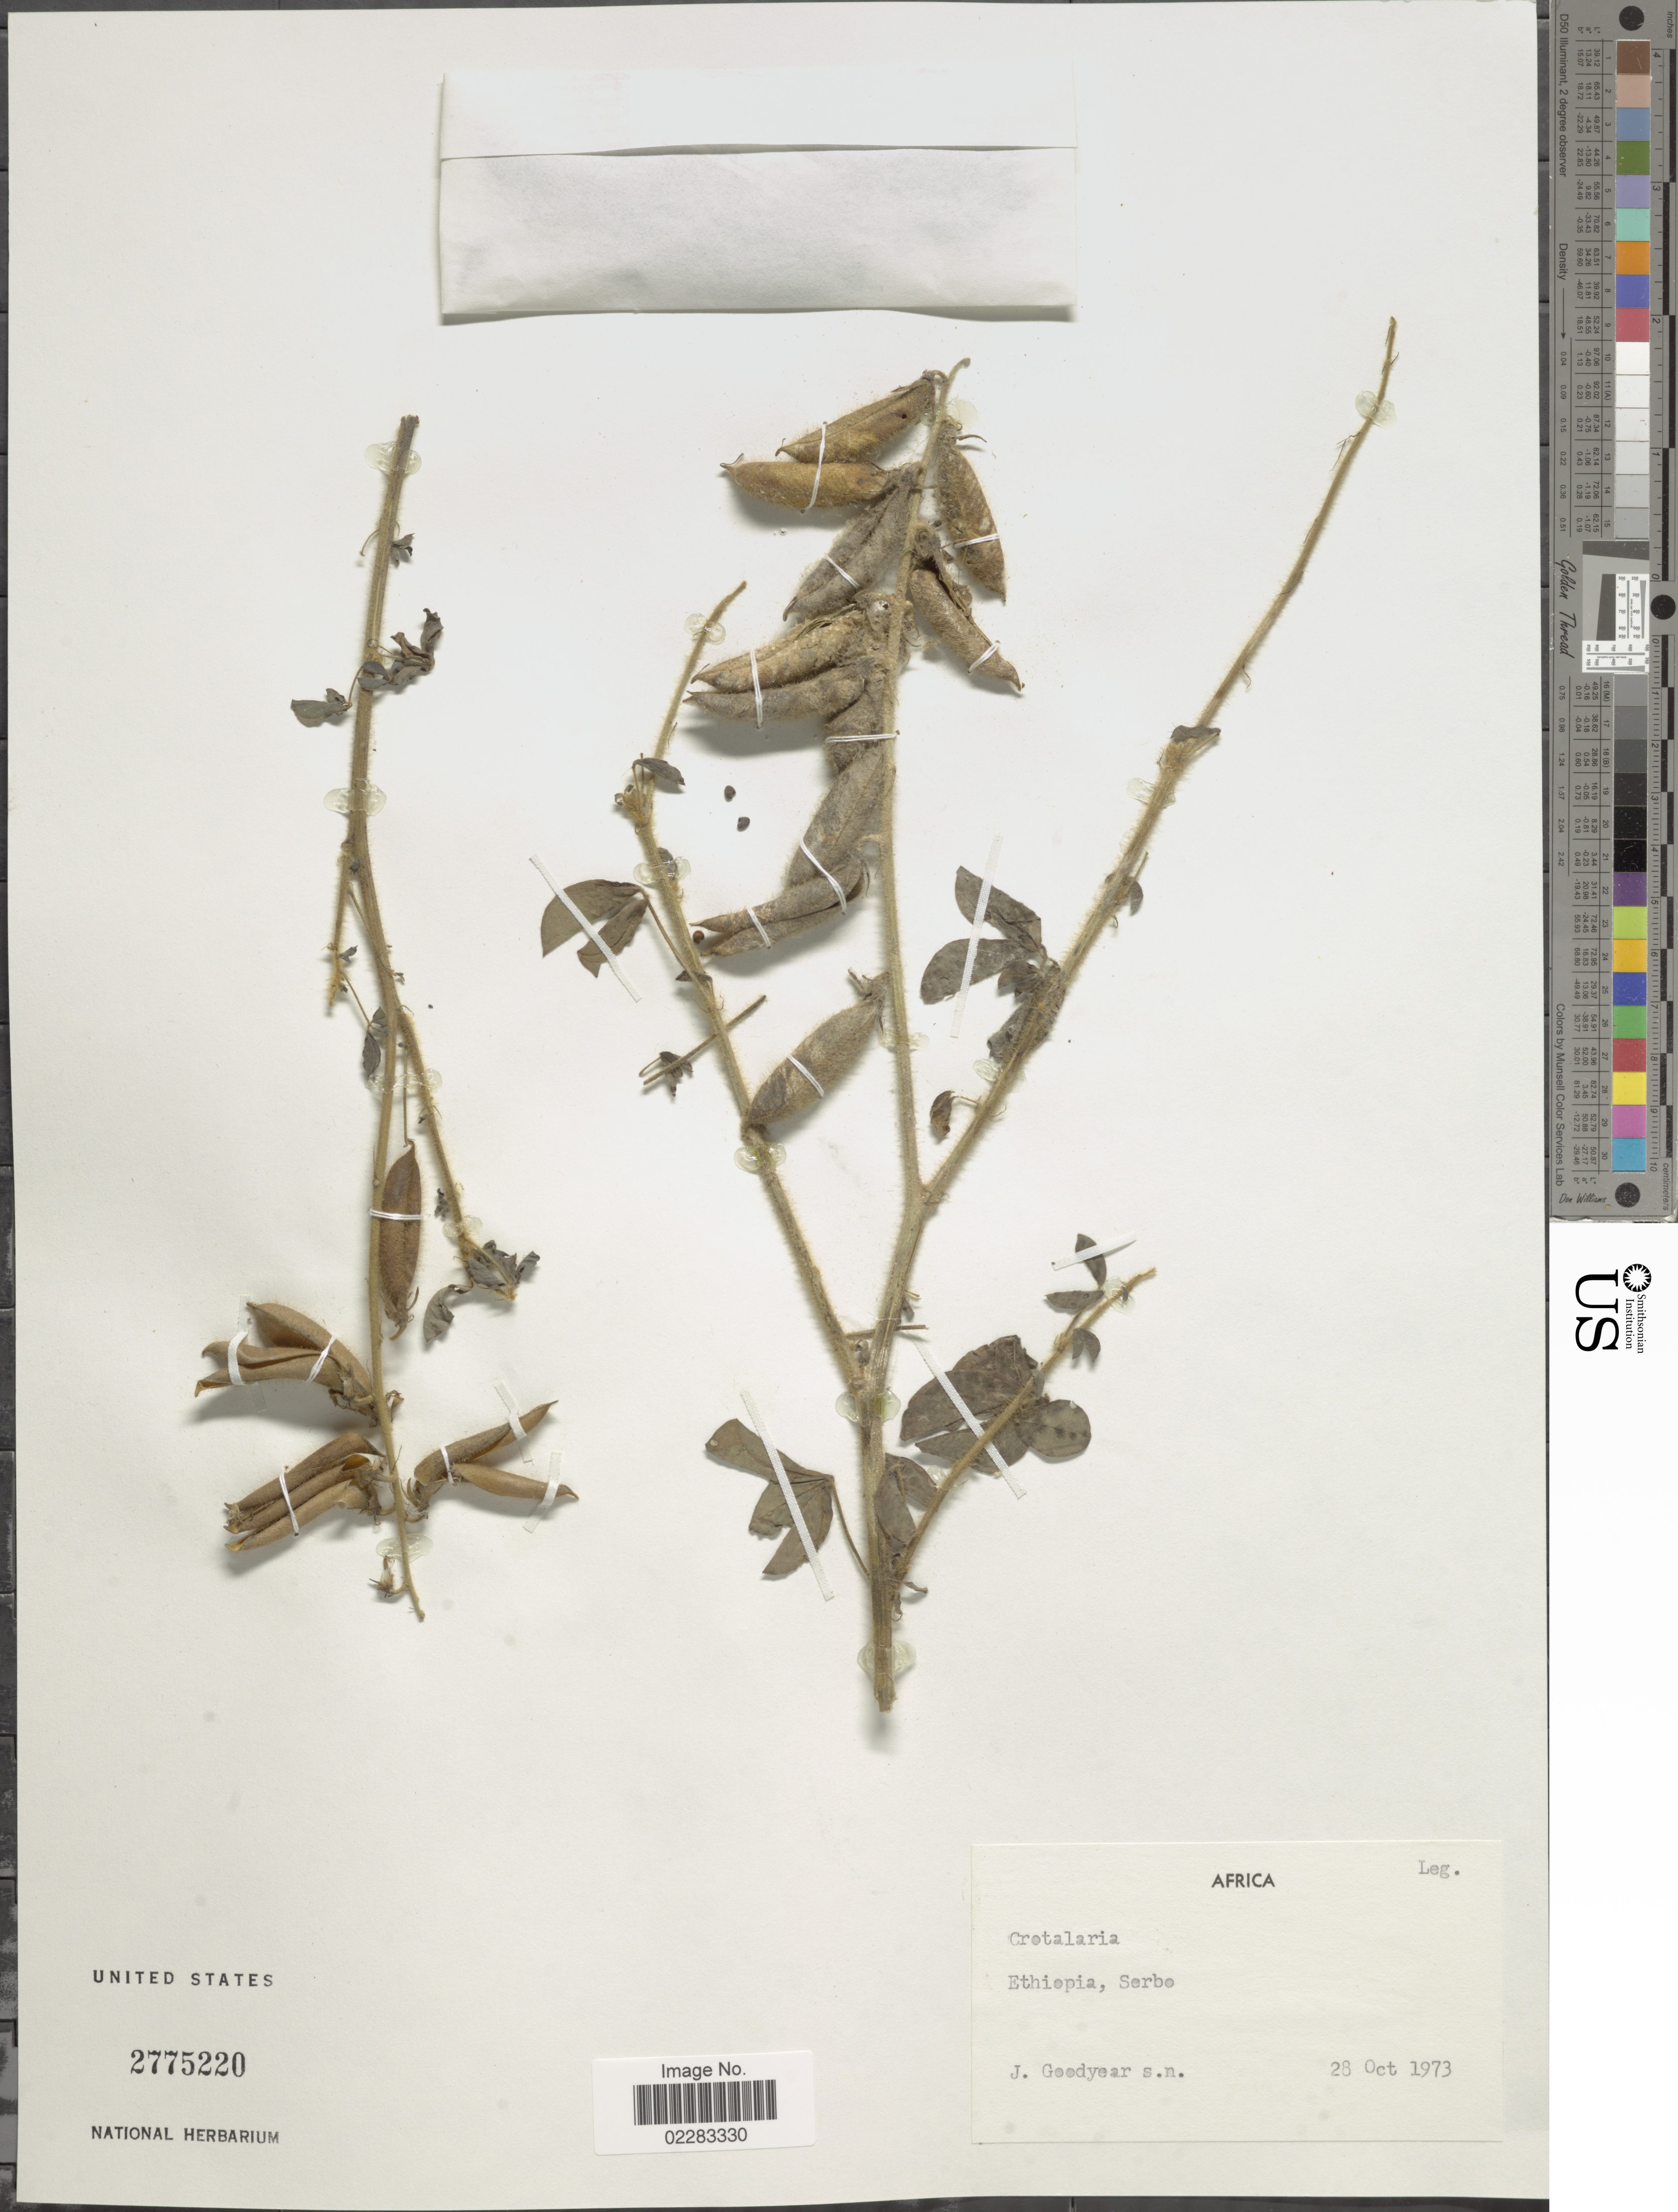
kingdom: Plantae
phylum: Tracheophyta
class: Magnoliopsida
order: Fabales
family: Fabaceae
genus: Crotalaria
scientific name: Crotalaria sp.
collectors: J. Goodyear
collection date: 1973-10-28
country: Ethiopia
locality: Serbo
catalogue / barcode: US 2775220